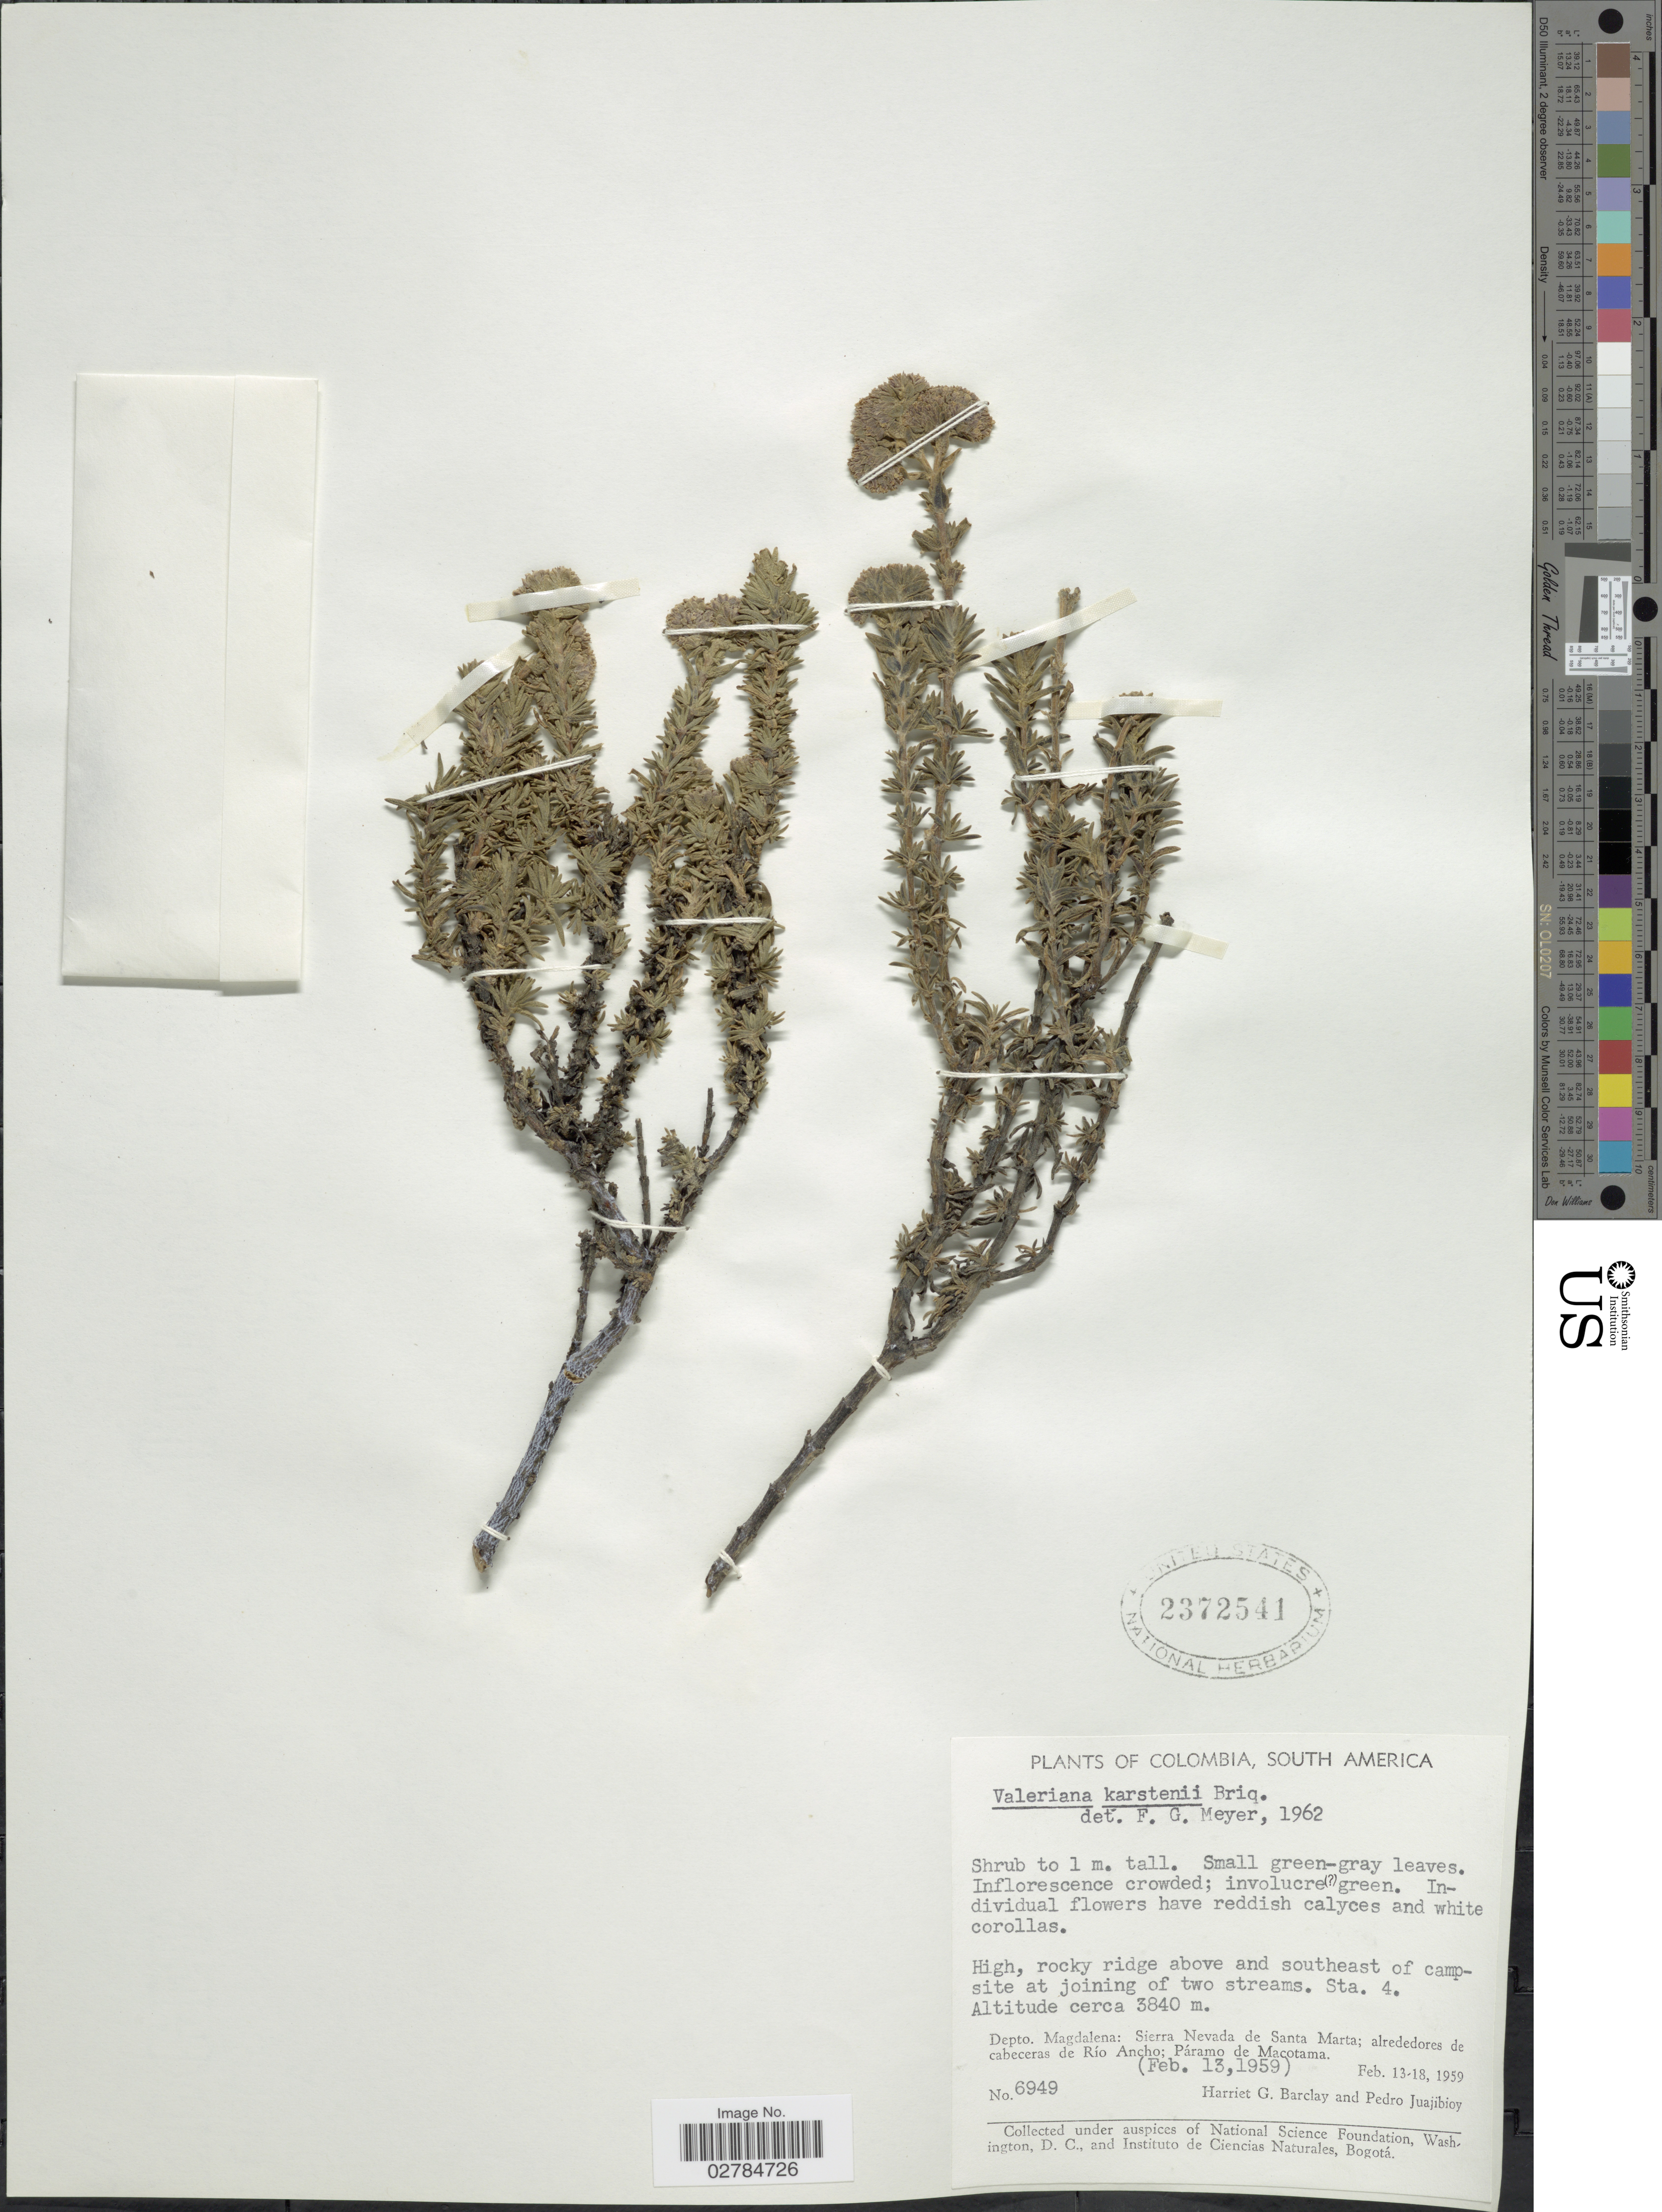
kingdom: Plantae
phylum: Tracheophyta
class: Magnoliopsida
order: Dipsacales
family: Caprifoliaceae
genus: Valeriana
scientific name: Valeriana karstenii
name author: Briq.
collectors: H. G. Barclay & P. Juajibioy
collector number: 6949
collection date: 1959-02-13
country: Colombia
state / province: Magdalena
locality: High, rocky ridge above and southeast of campsite at joining of two streams, Sta. 4. Depto. Magdalena: Sierra Nevada de Santa Marta; alrededores de cabeceras de Río Ancho; Páramo de Macotama.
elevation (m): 3840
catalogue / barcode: US 2372541